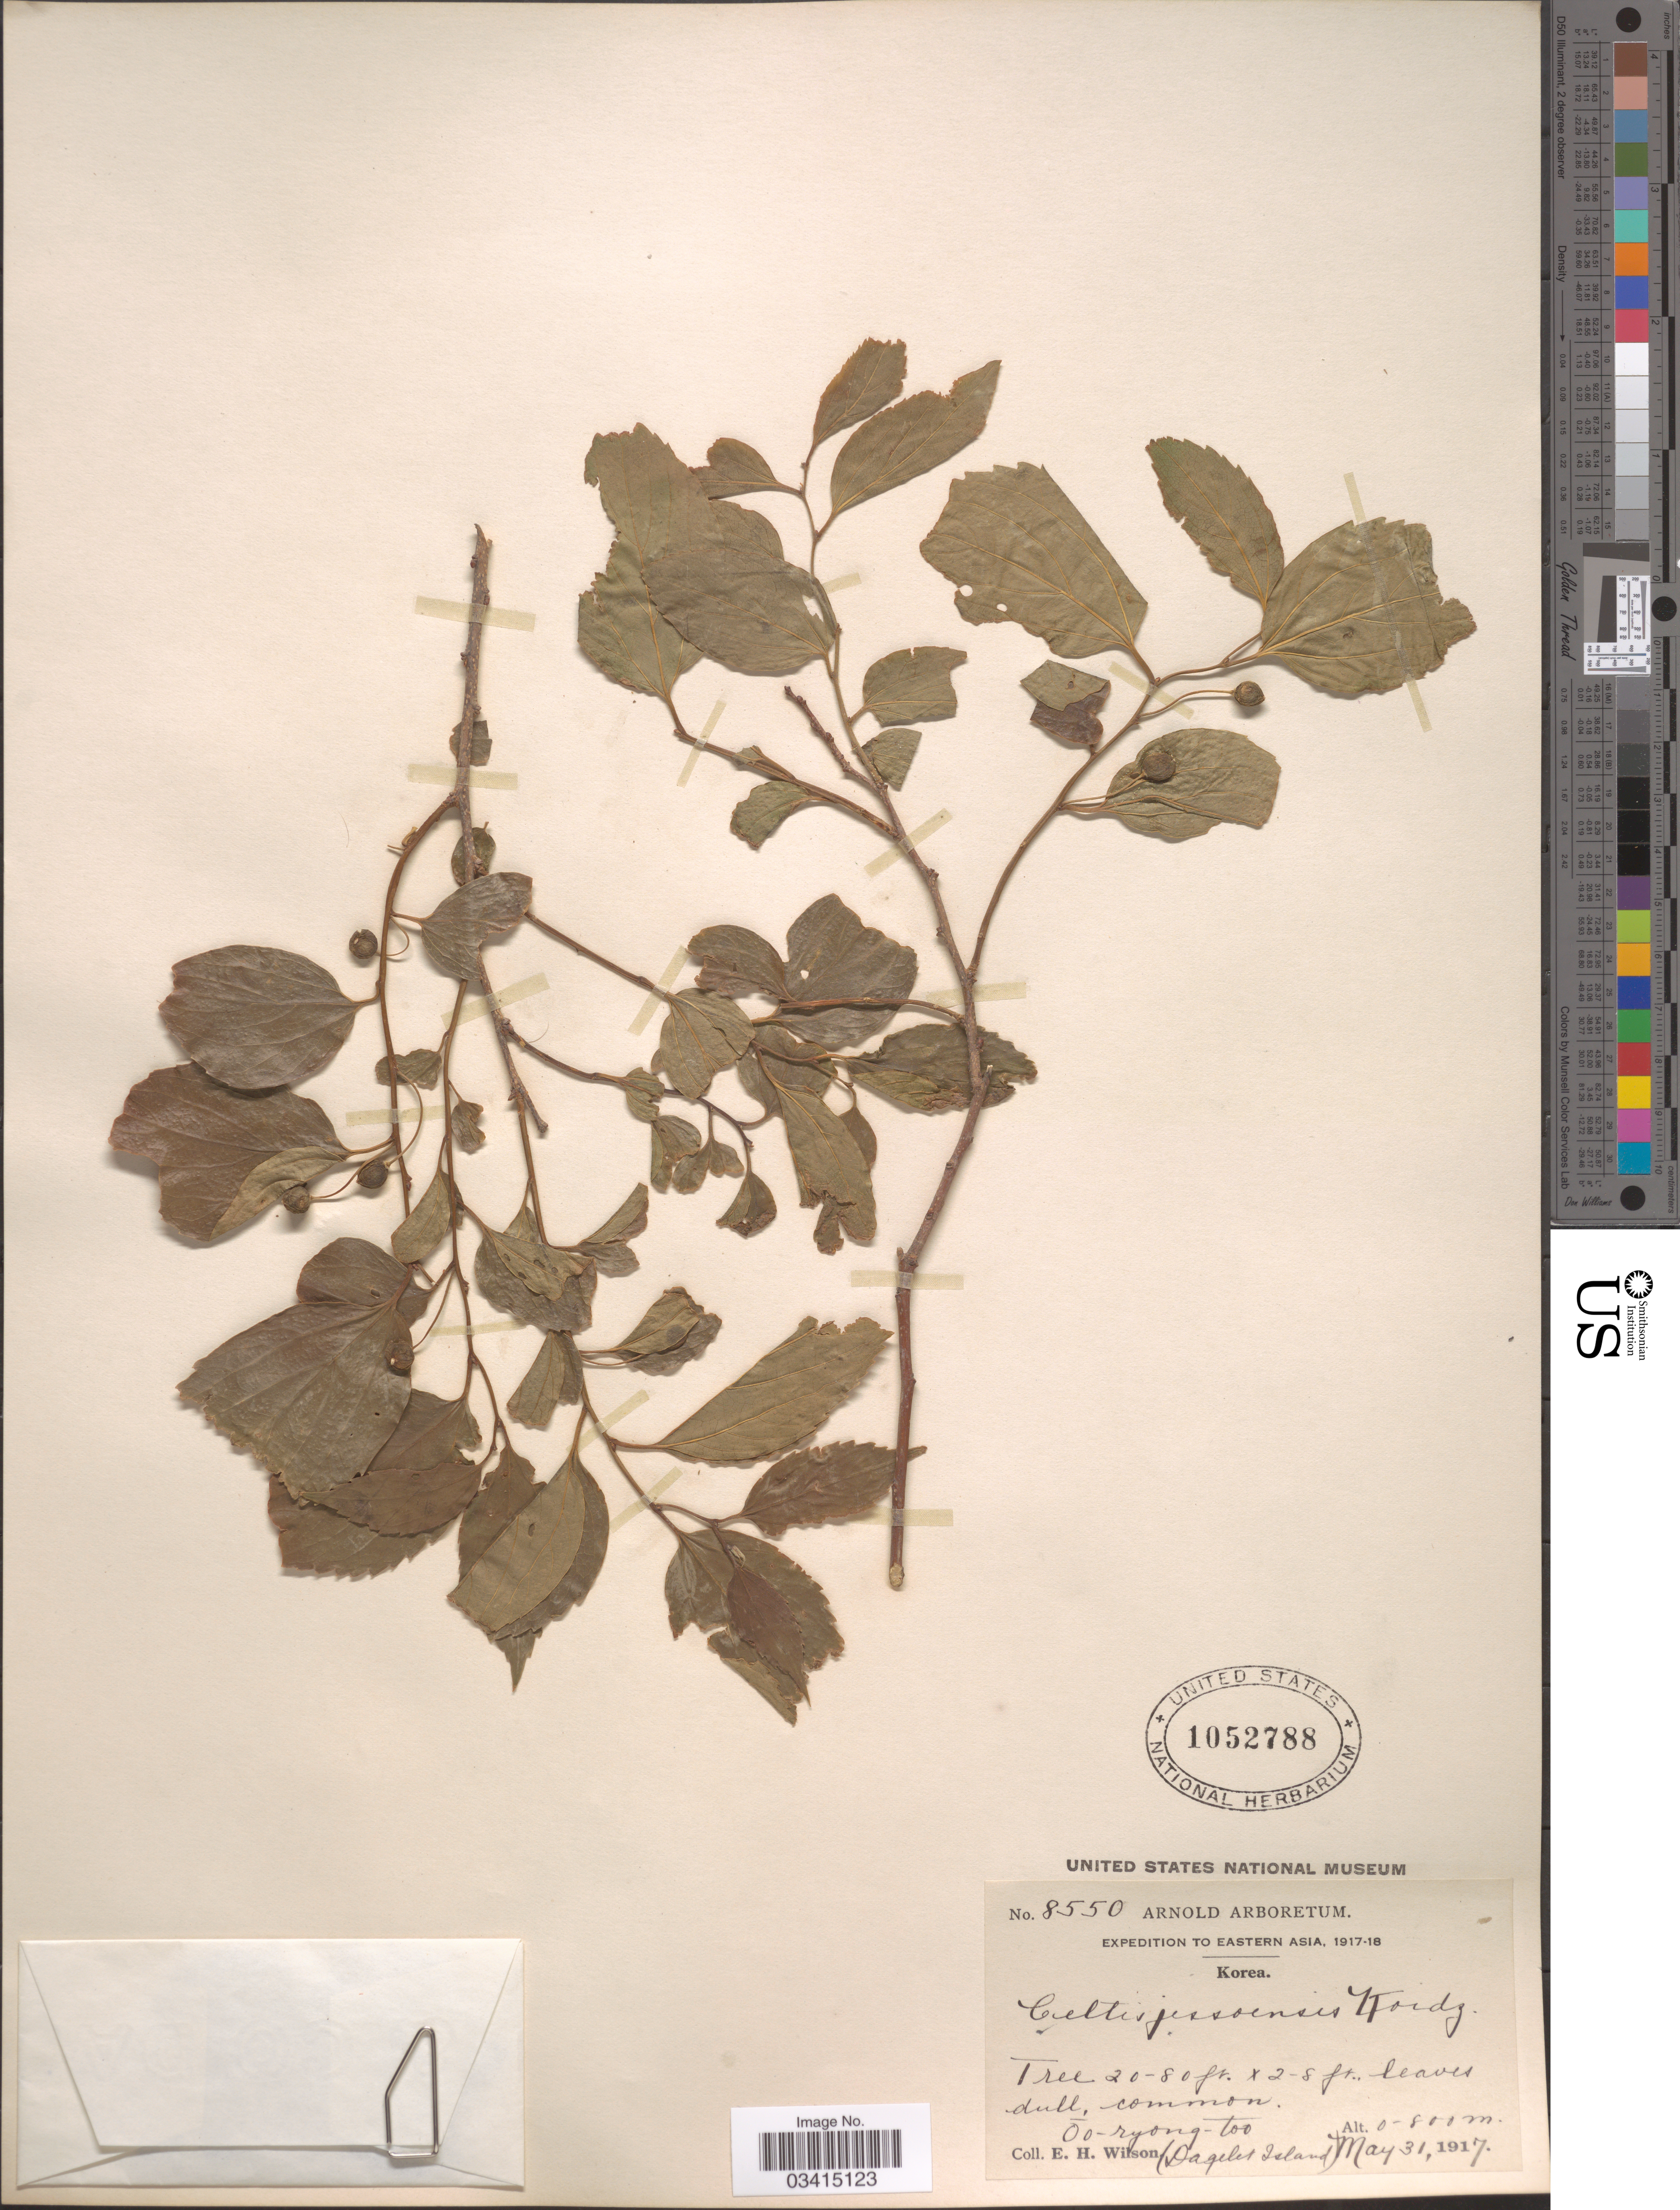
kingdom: Plantae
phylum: Tracheophyta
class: Magnoliopsida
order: Rosales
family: Cannabaceae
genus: Celtis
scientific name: Celtis jessoensis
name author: Koidz.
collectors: E. Wilson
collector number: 8550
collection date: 1917-05-31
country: South Korea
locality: Ōō-ryong-too (Dagelet Island).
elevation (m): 0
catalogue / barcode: US 1052788